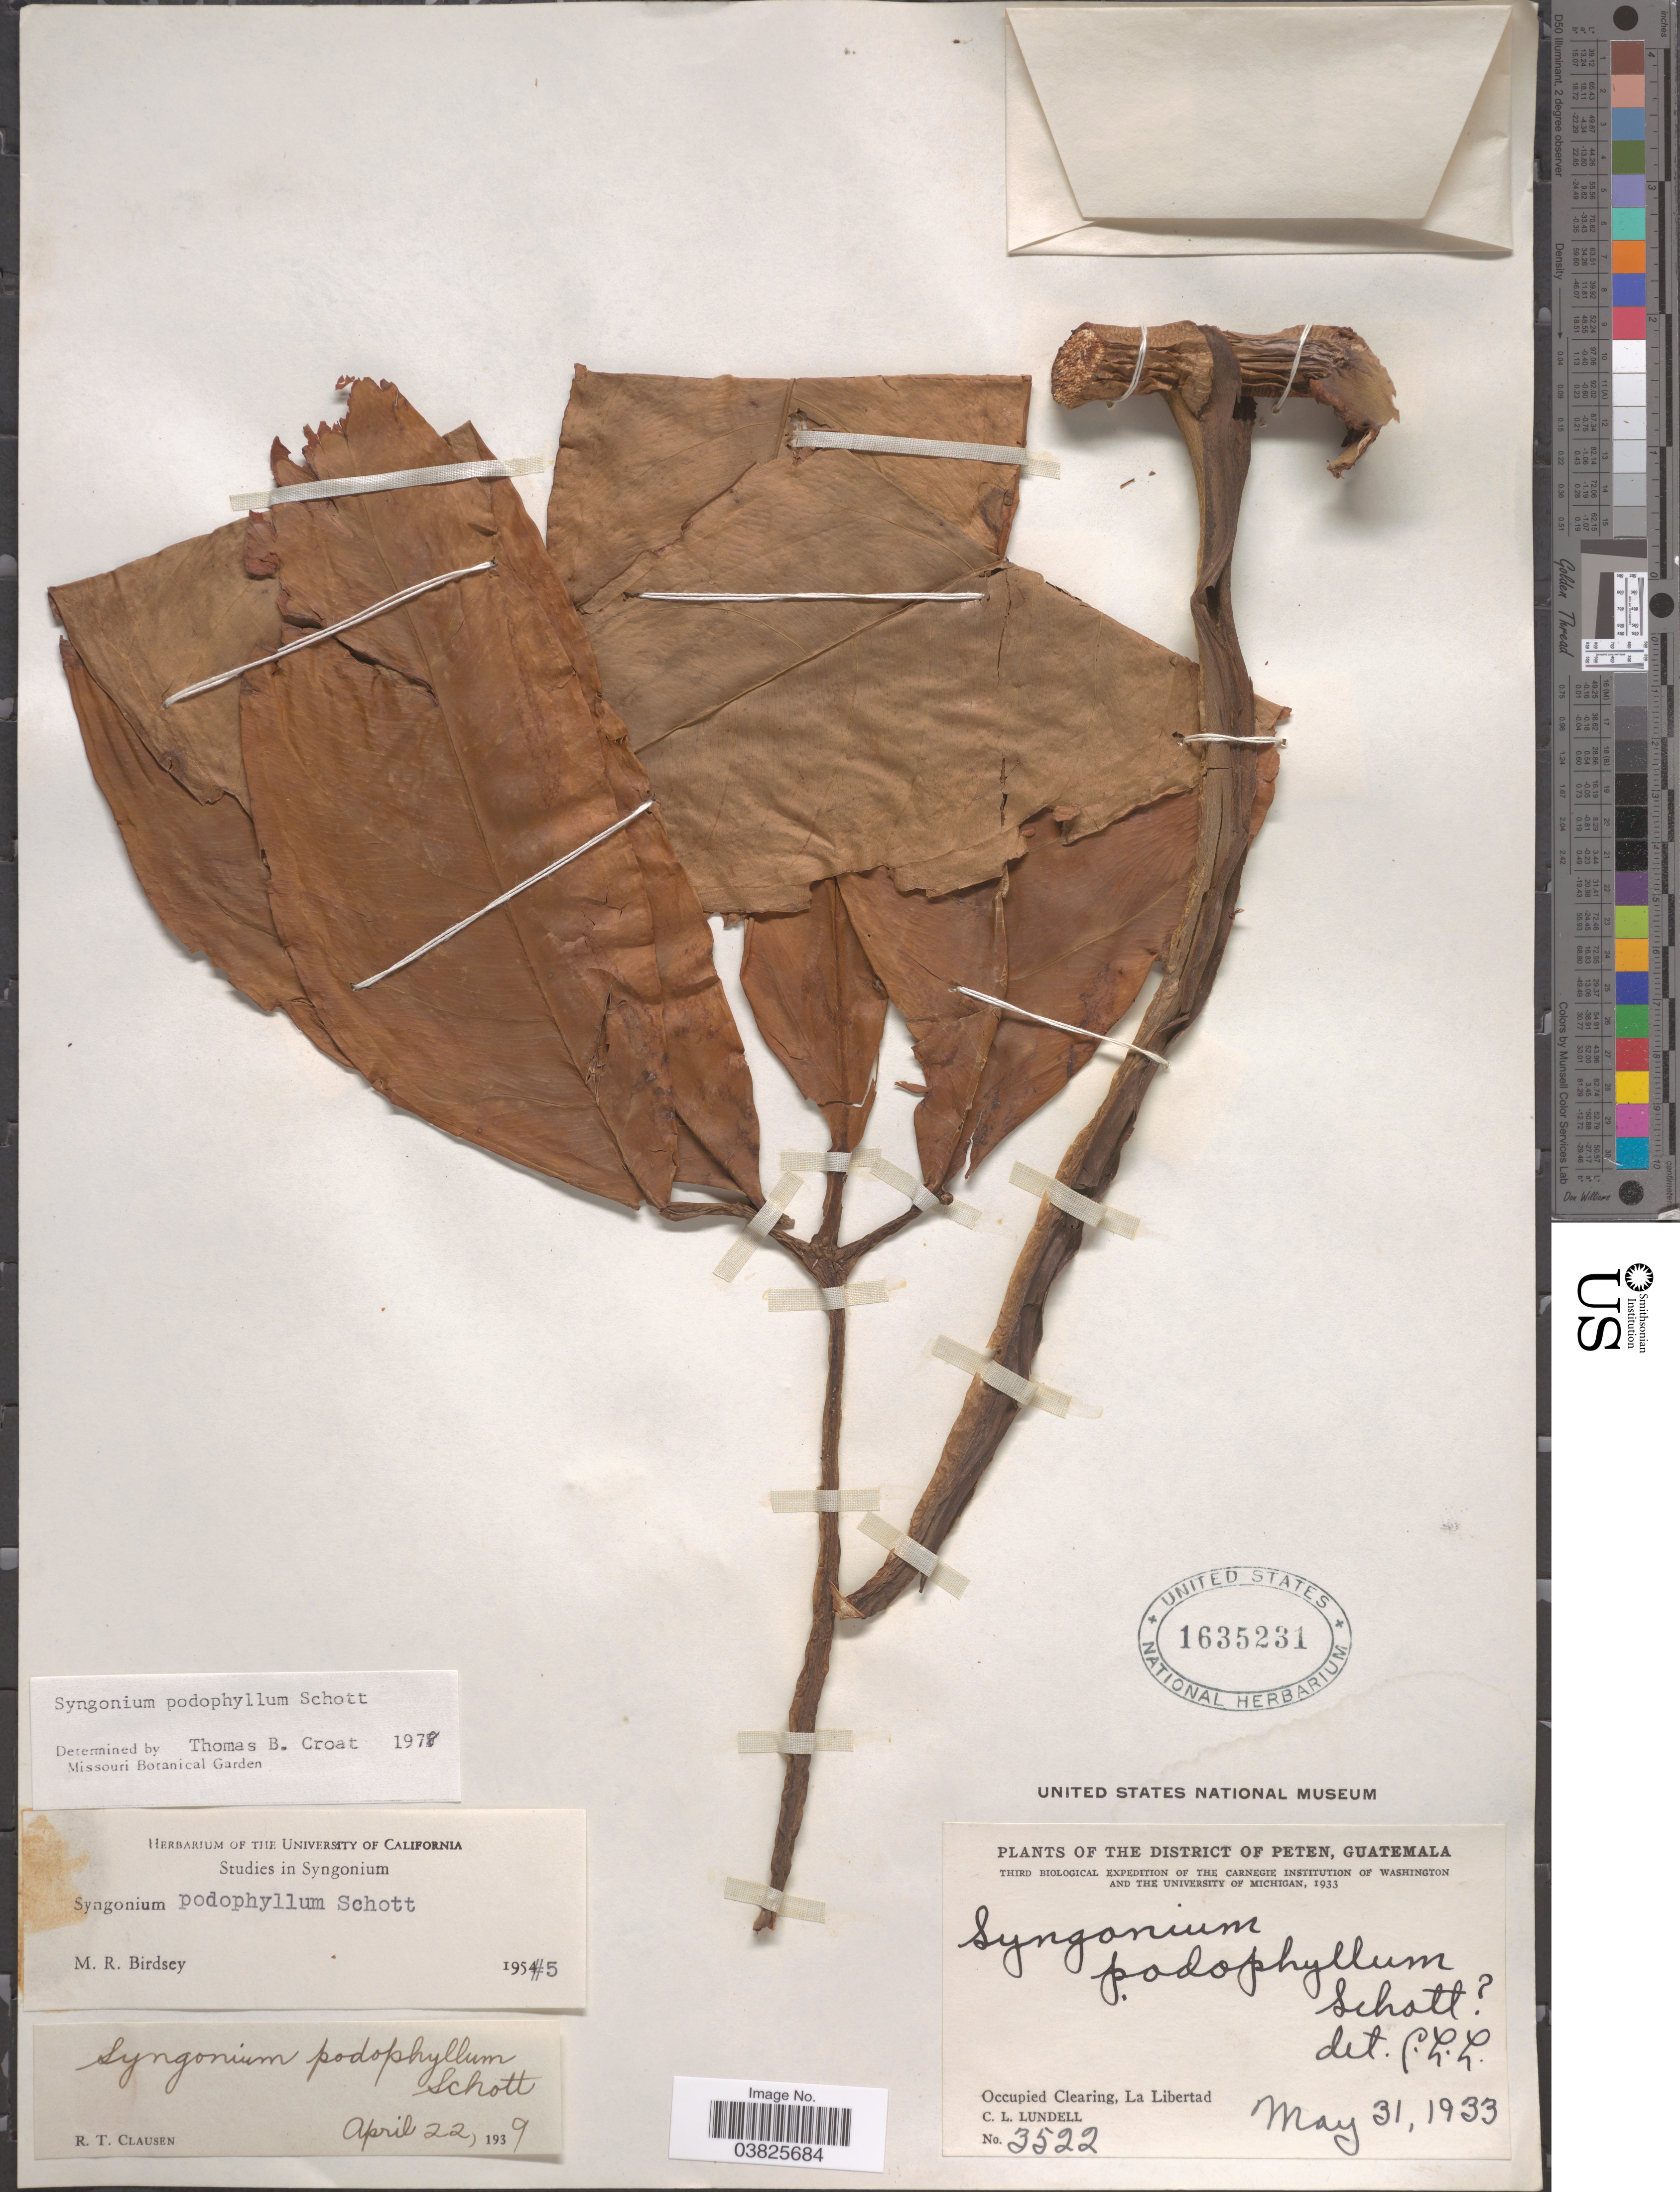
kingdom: Plantae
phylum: Tracheophyta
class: Liliopsida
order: Alismatales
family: Araceae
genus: Syngonium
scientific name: Syngonium podophyllum 'Lemon-Lime'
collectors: C. L. Lundell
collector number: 3522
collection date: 1933-05-31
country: Guatemala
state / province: El Peten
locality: The District of Peten. Occupied Clearing, La Libertad.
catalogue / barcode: US 1635231